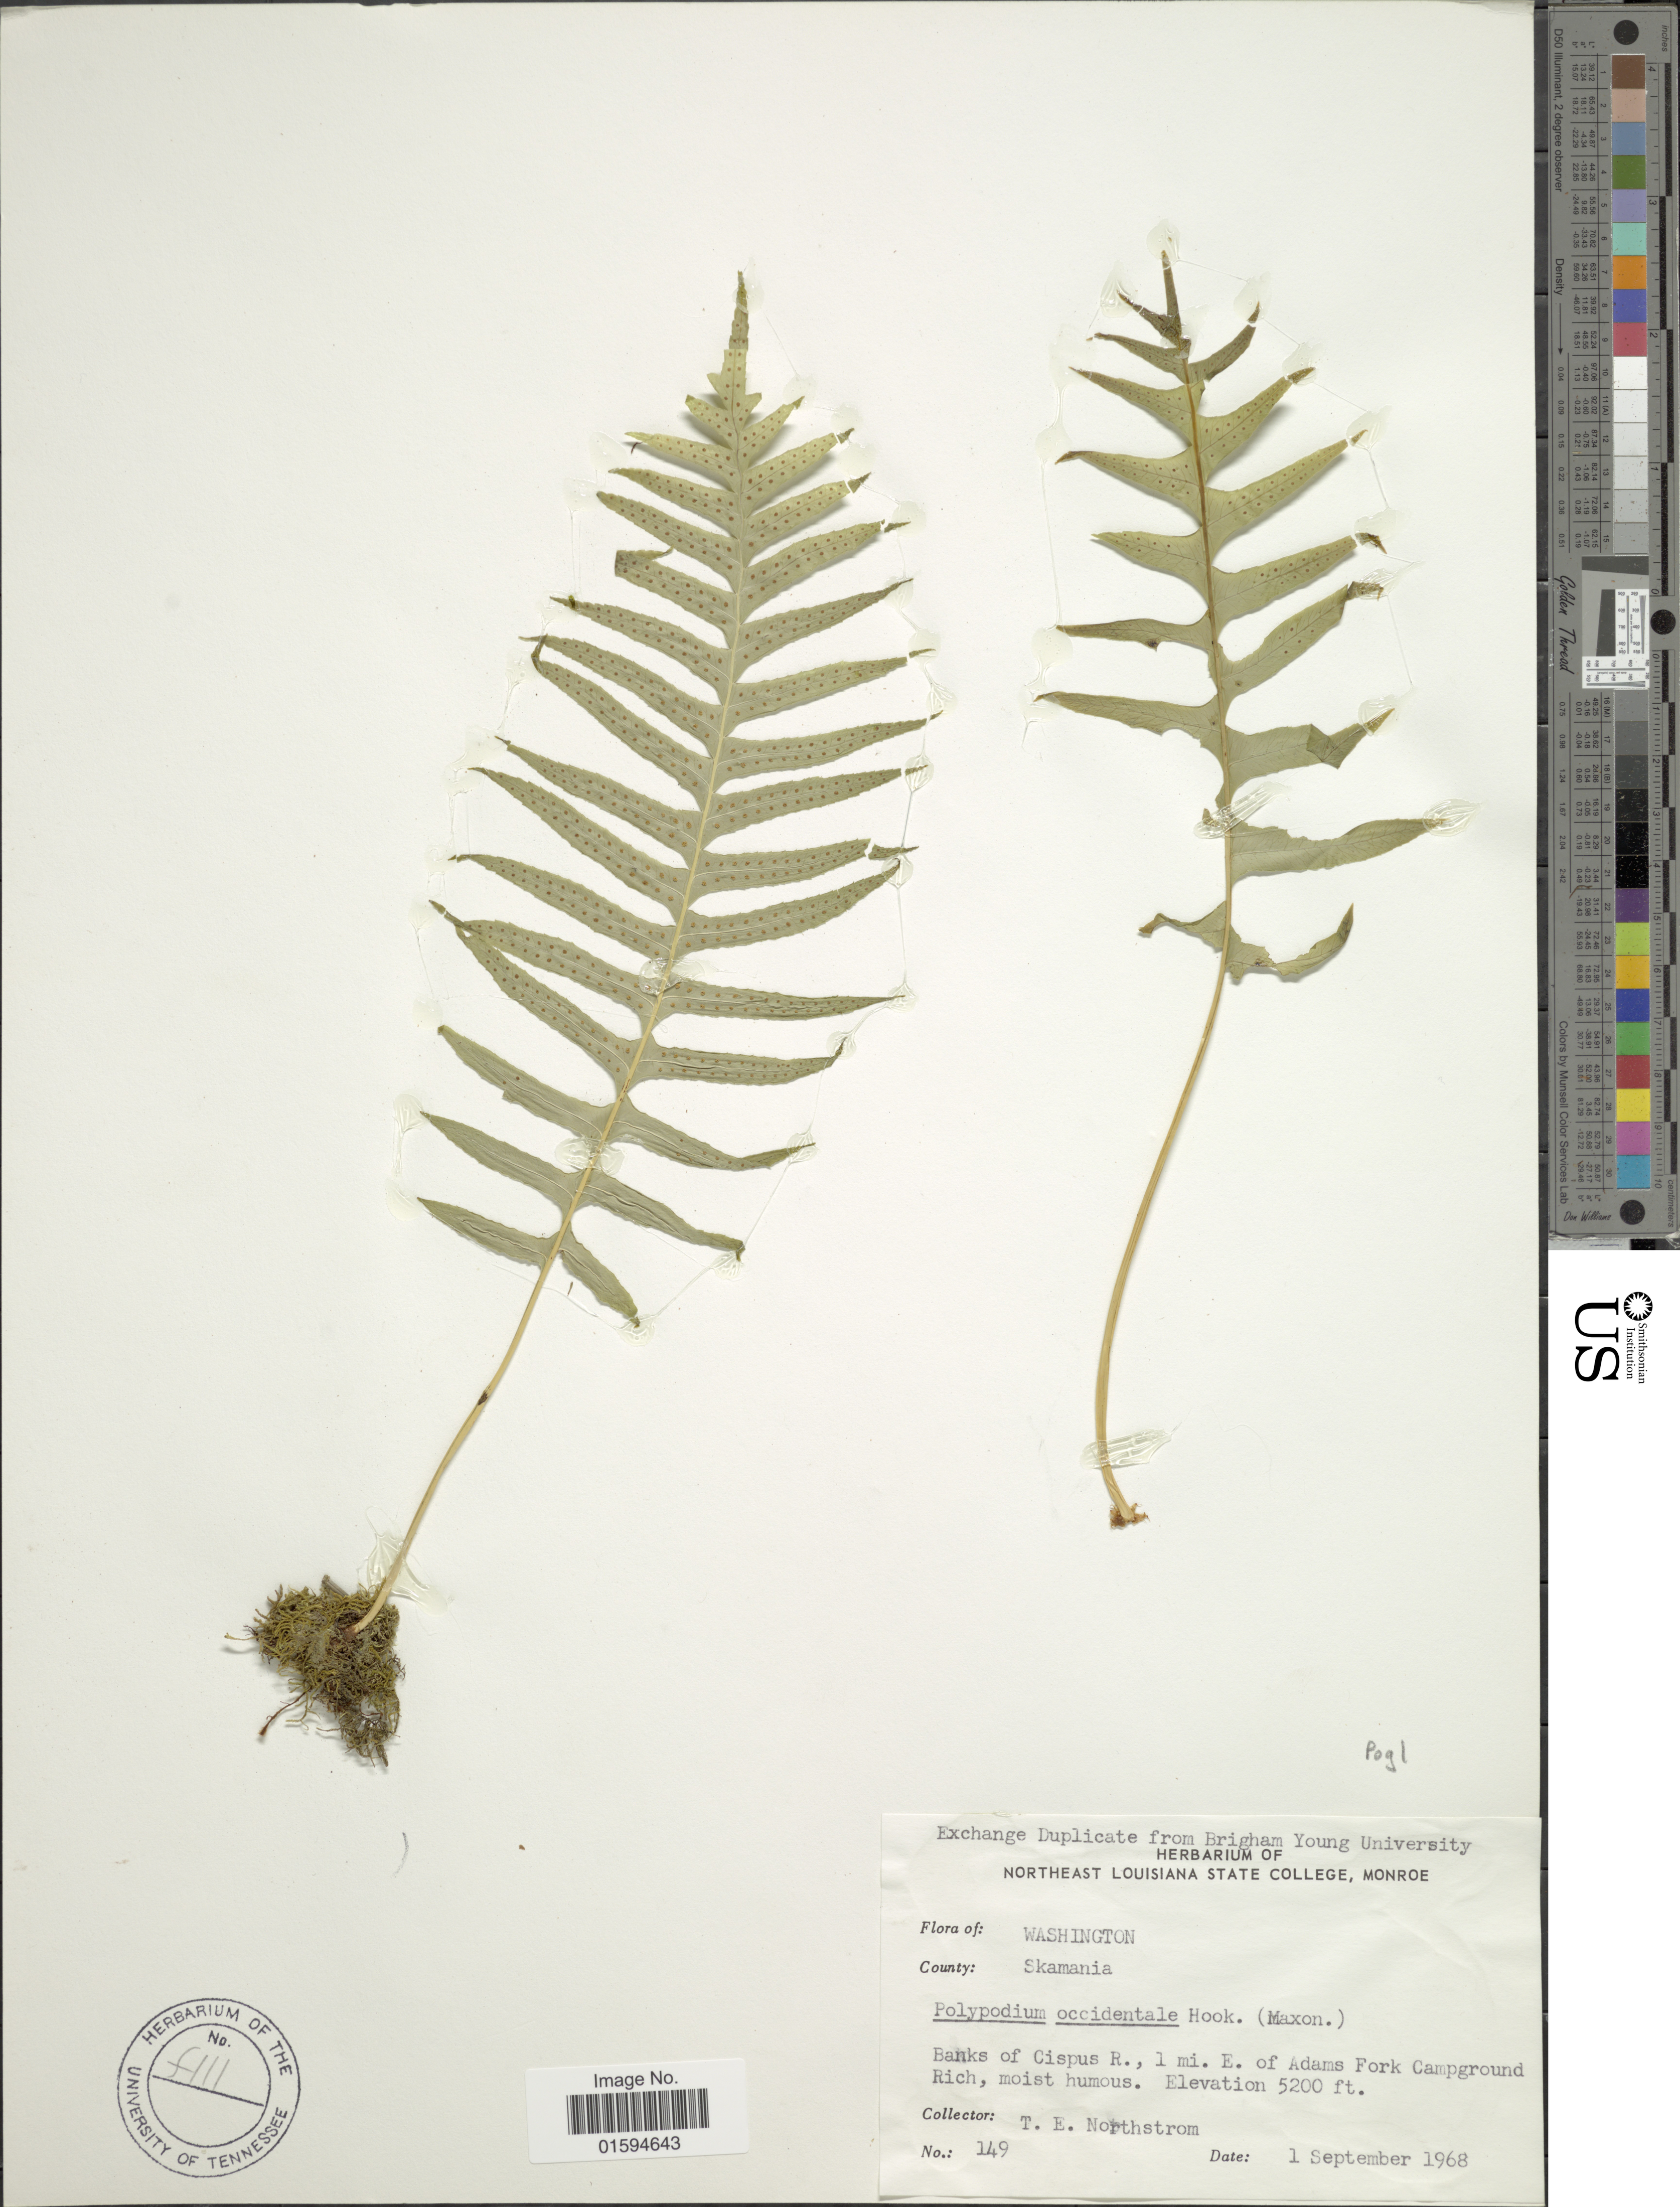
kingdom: Plantae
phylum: Tracheophyta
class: Polypodiopsida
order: Polypodiales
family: Polypodiaceae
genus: Polypodium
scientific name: Polypodium glycyrrhiza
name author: D.C. Eaton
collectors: T. Northstrom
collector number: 149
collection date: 1968-09-01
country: United States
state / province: Washington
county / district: Yakima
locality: Skamania, banks of Cispus R., 1 mi. E. of Adams Fork Campground Rich.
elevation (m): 1585